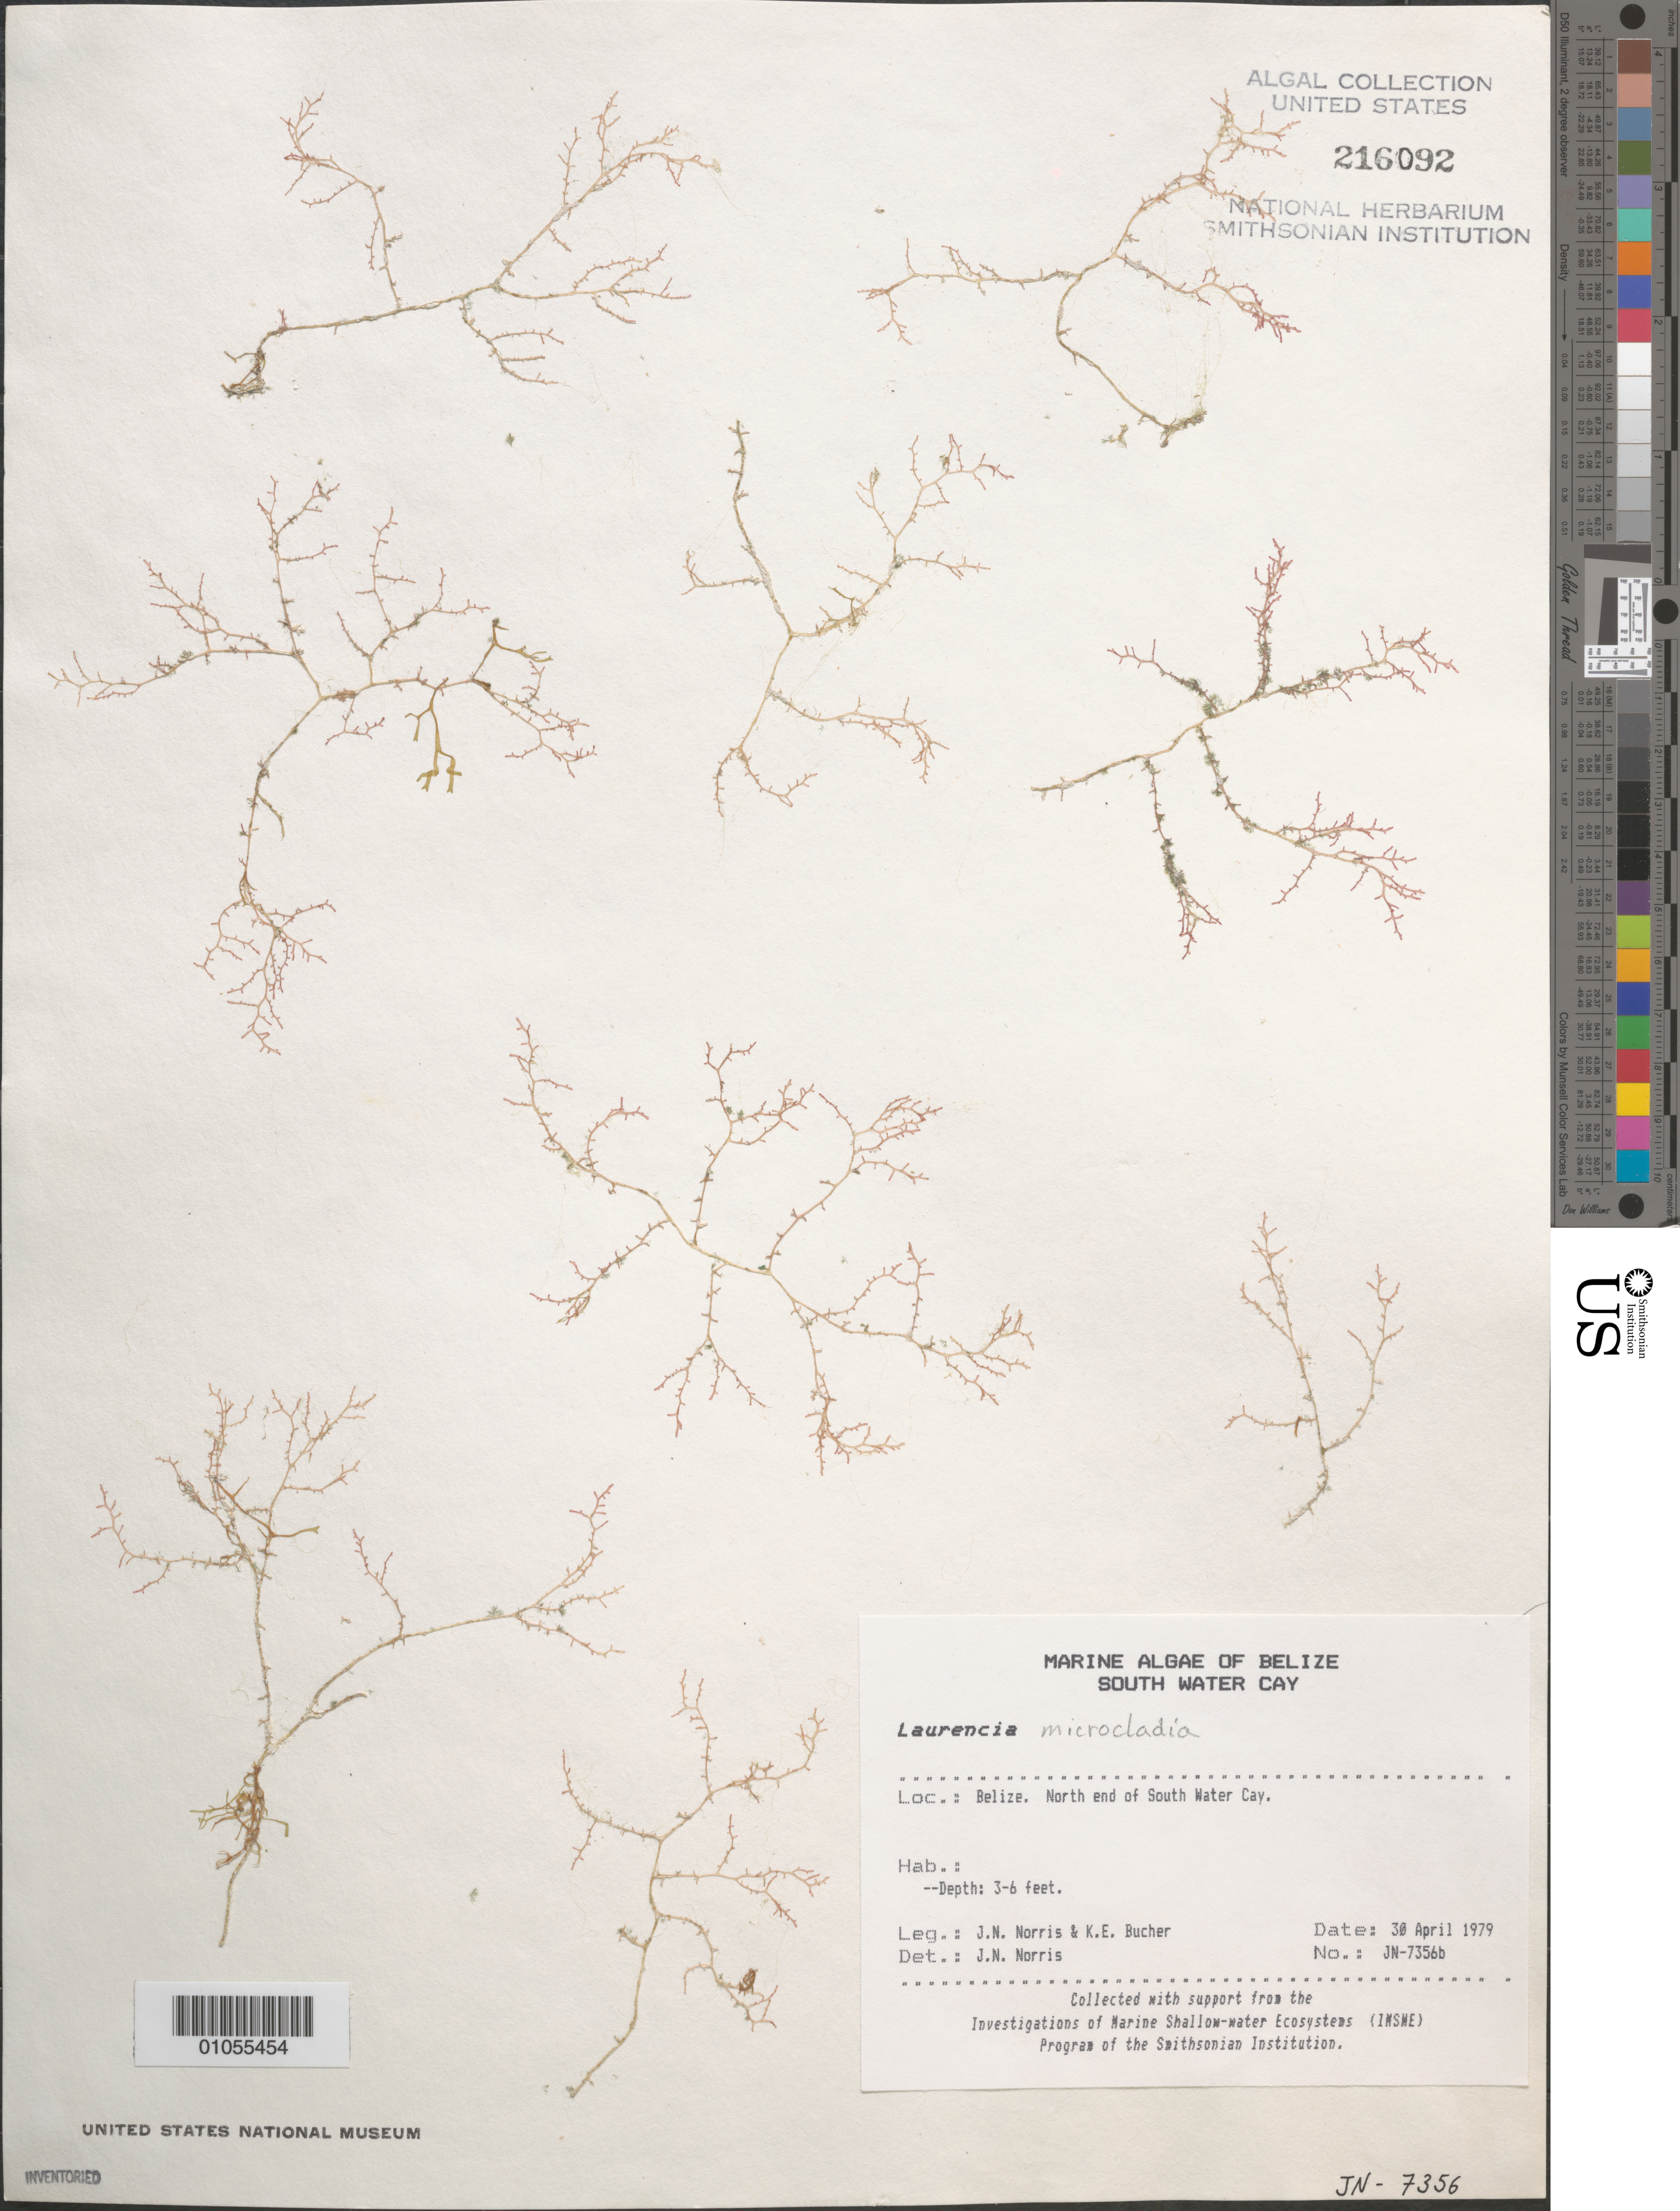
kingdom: Plantae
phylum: Rhodophyta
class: Florideophyceae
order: Ceramiales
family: Rhodomelaceae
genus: Laurencia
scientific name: Laurencia microcladia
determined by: Norris, James N.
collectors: J. N. Norris & K. E. Bucher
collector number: JN-7356B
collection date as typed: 30 Apr 1979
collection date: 1979-04-30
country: Belize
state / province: Stann Creek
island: South Water Cay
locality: North end of the cay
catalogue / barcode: US 216092